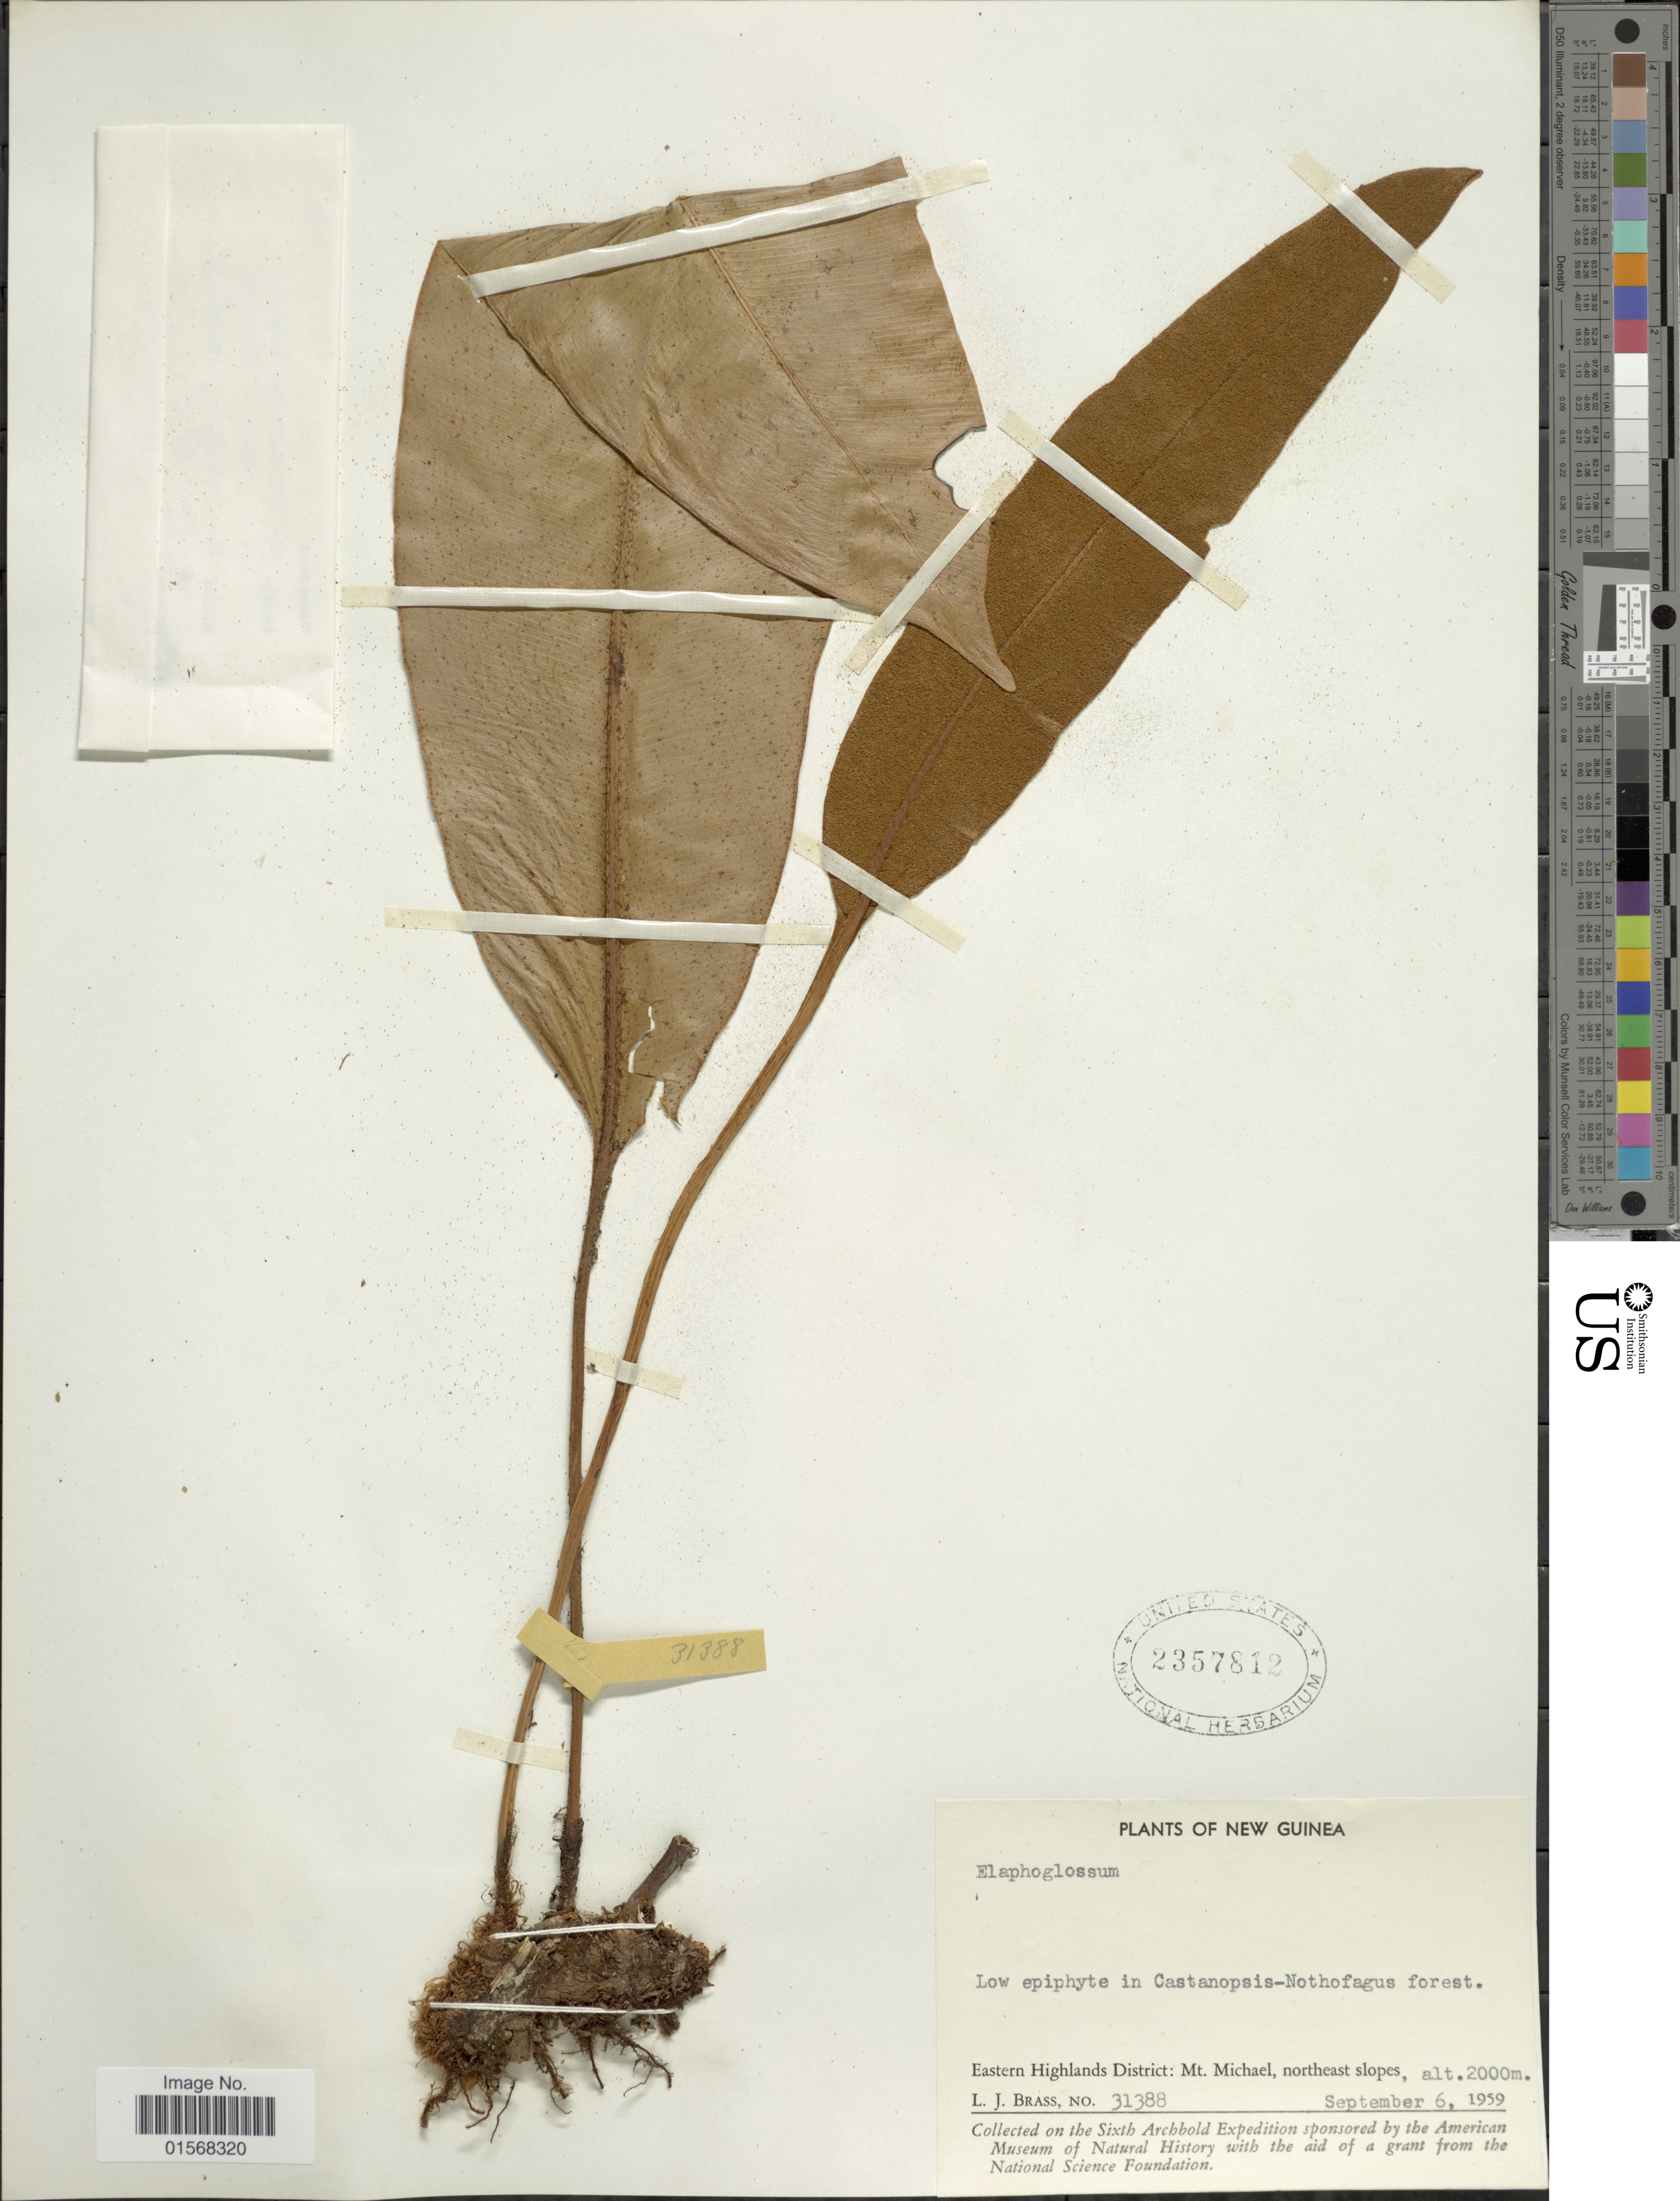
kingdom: Plantae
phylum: Tracheophyta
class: Polypodiopsida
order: Polypodiales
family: Dryopteridaceae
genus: Elaphoglossum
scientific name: Elaphoglossum sp.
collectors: L. J. Brass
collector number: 31388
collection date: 1959-09-06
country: Papua New Guinea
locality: New Guinea, Eastern Highlands District: Mt. Michael, northeast slopes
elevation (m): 2000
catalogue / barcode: US 2357812